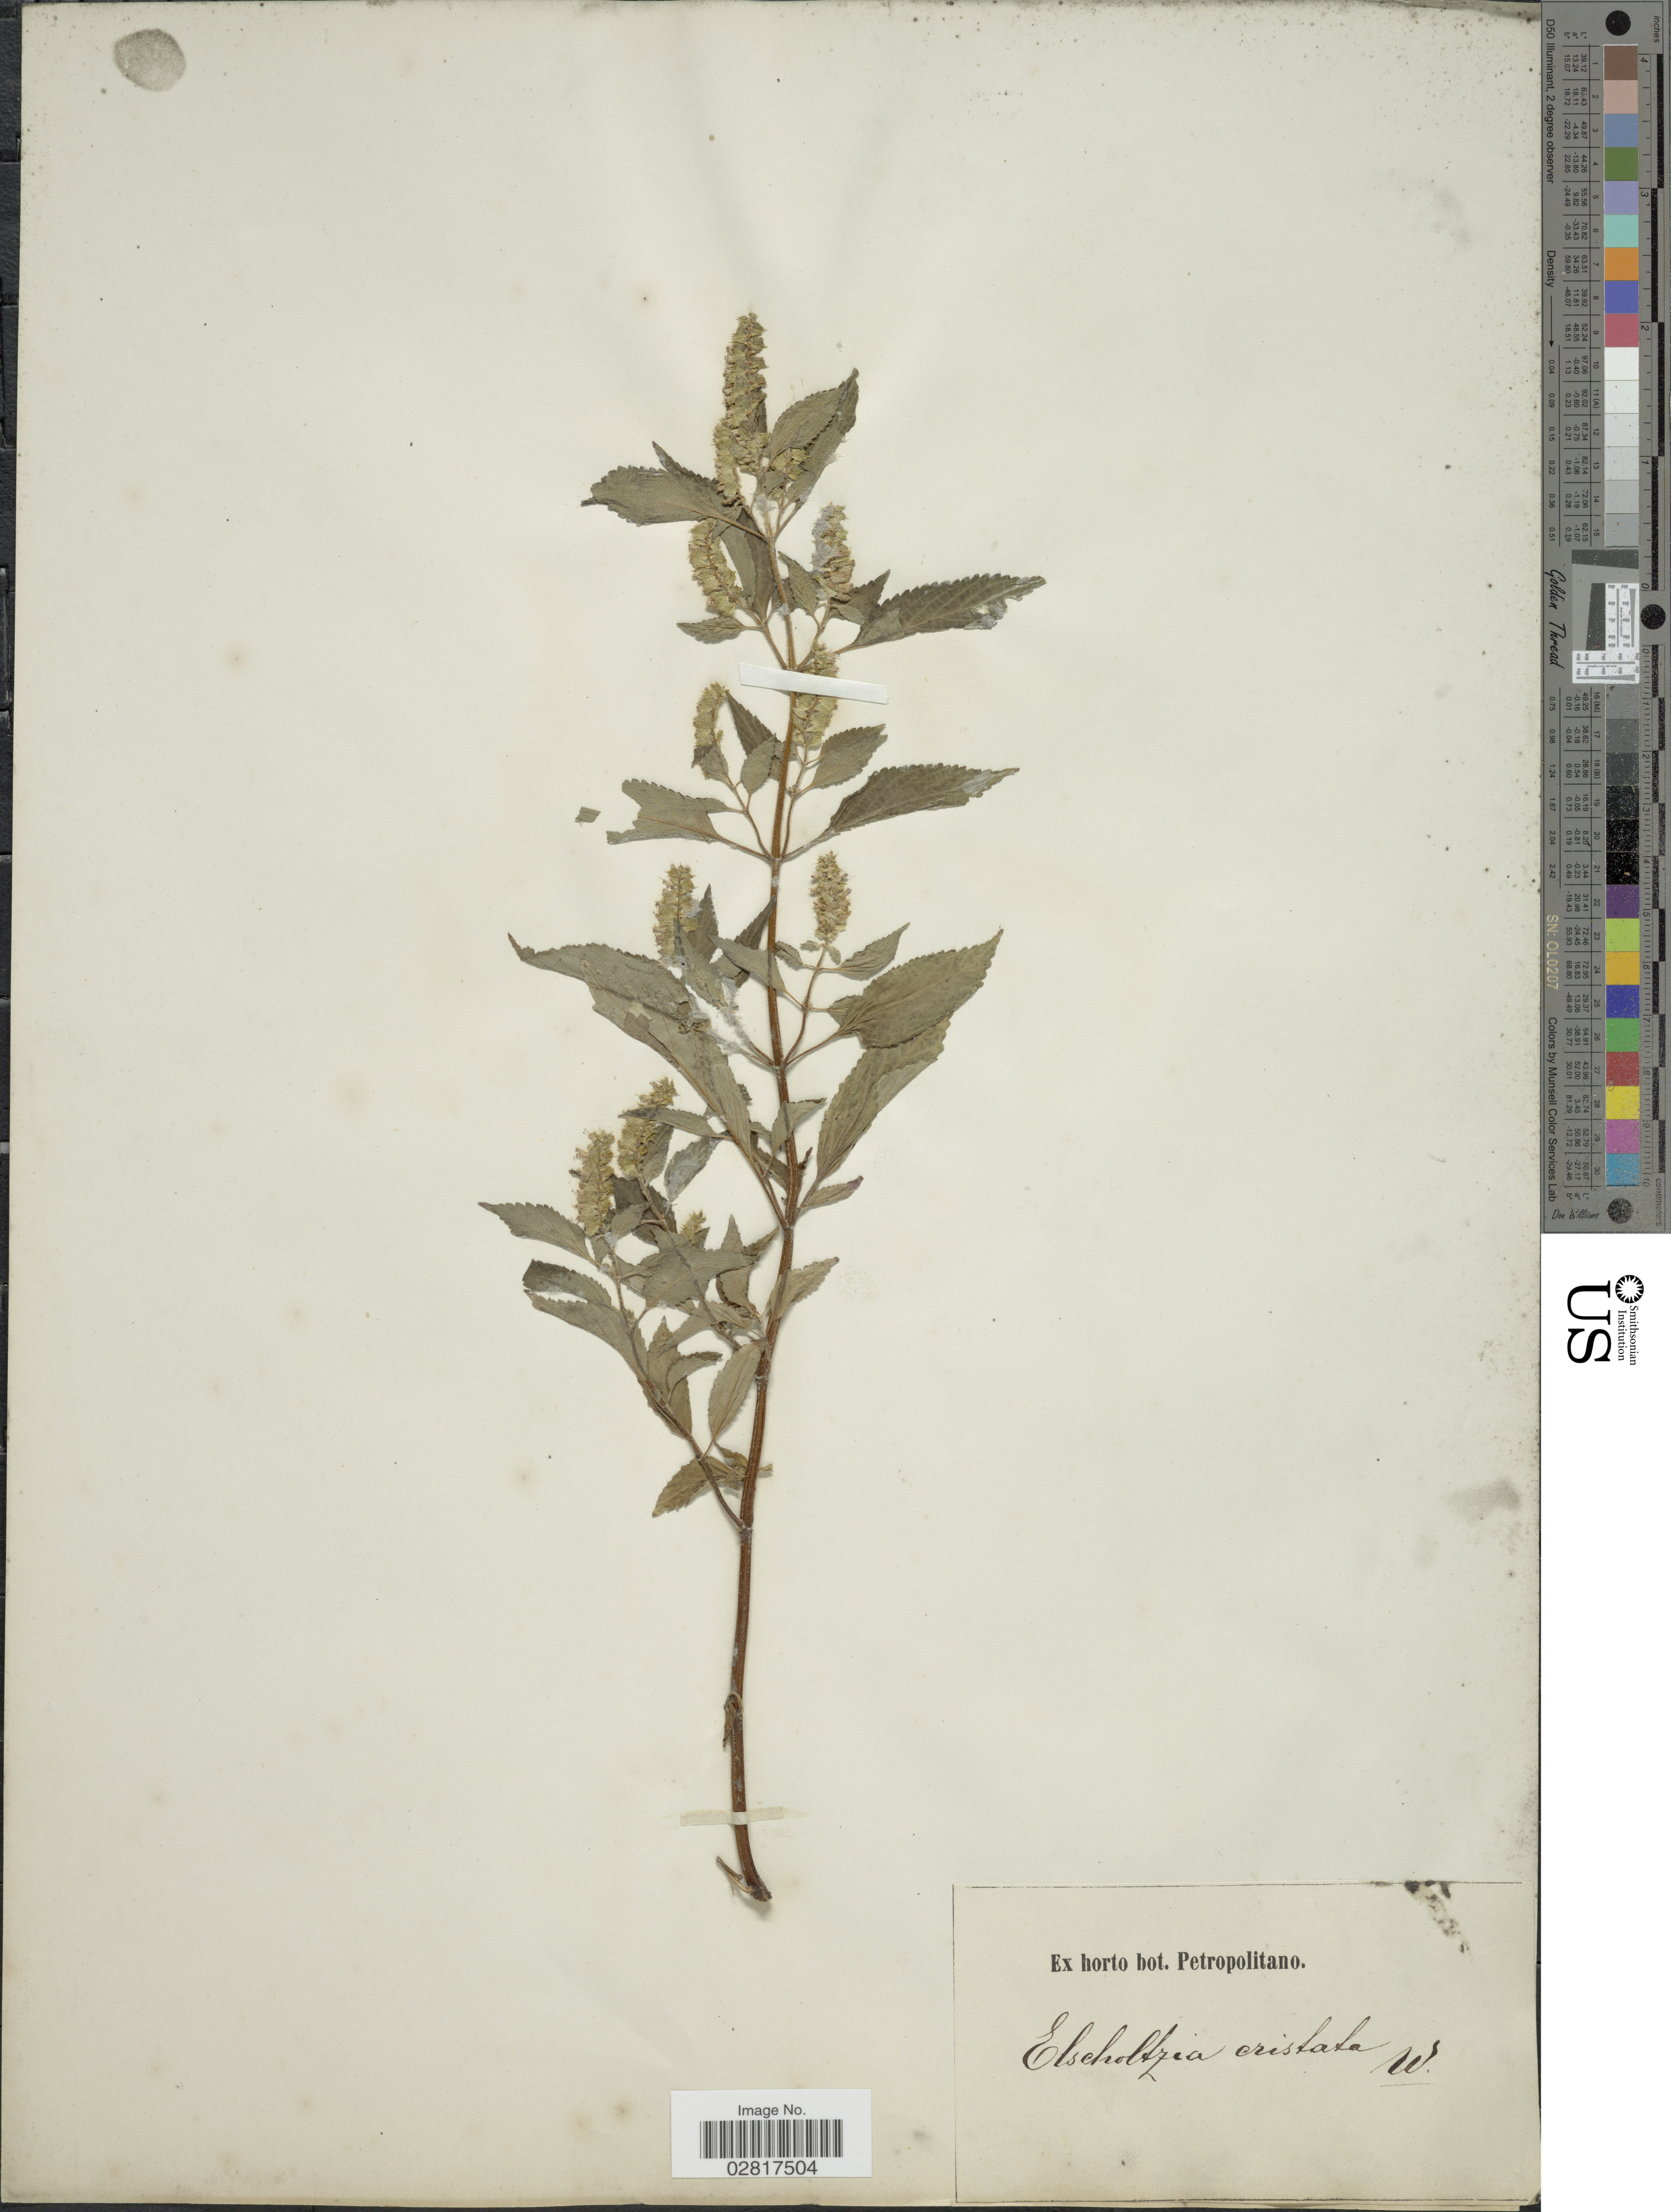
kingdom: Plantae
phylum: Tracheophyta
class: Magnoliopsida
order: Lamiales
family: Lamiaceae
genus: Elsholtzia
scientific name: Elsholtzia patrinii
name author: (Lepech.) Garcke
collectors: ex Horto Bot. Petropolitano